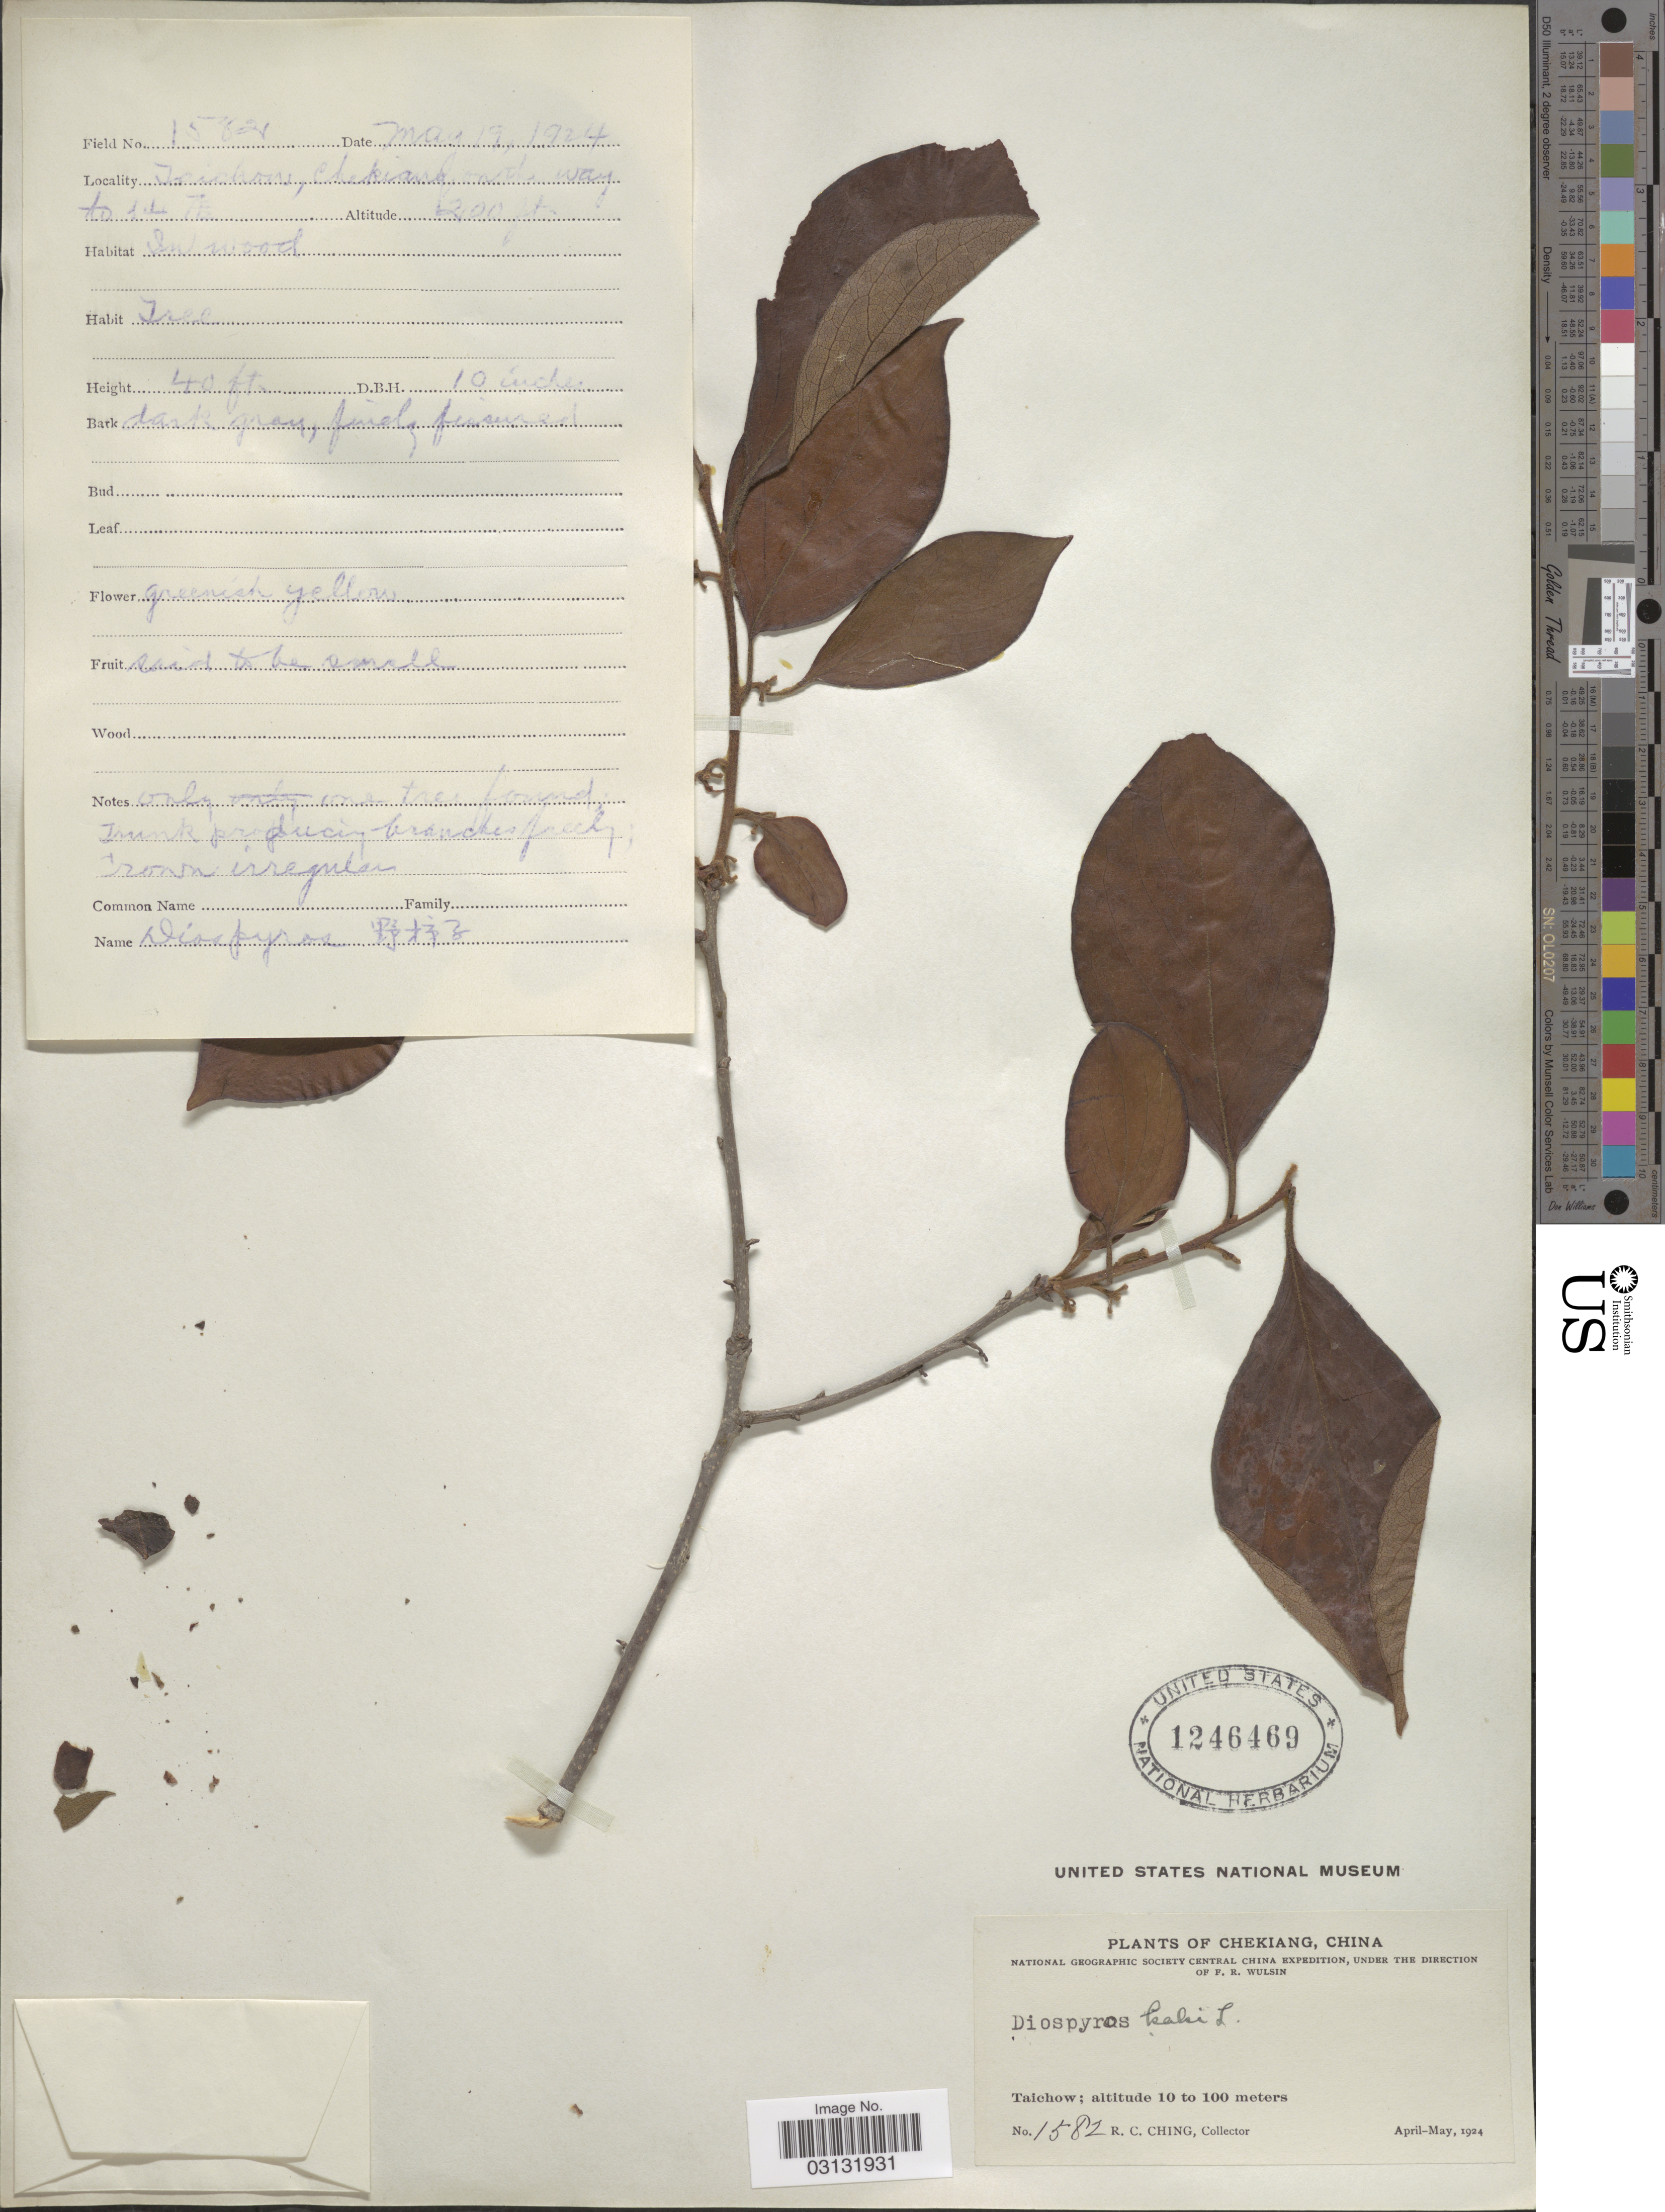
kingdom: Plantae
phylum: Tracheophyta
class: Magnoliopsida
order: Ericales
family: Ebenaceae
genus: Diospyros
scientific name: Diospyros kaki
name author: Thunb.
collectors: R. C. Ching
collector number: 1582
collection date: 1924-05-19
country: China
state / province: Zhejiang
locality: Chekiang. Taichow.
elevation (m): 61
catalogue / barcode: US 1246469